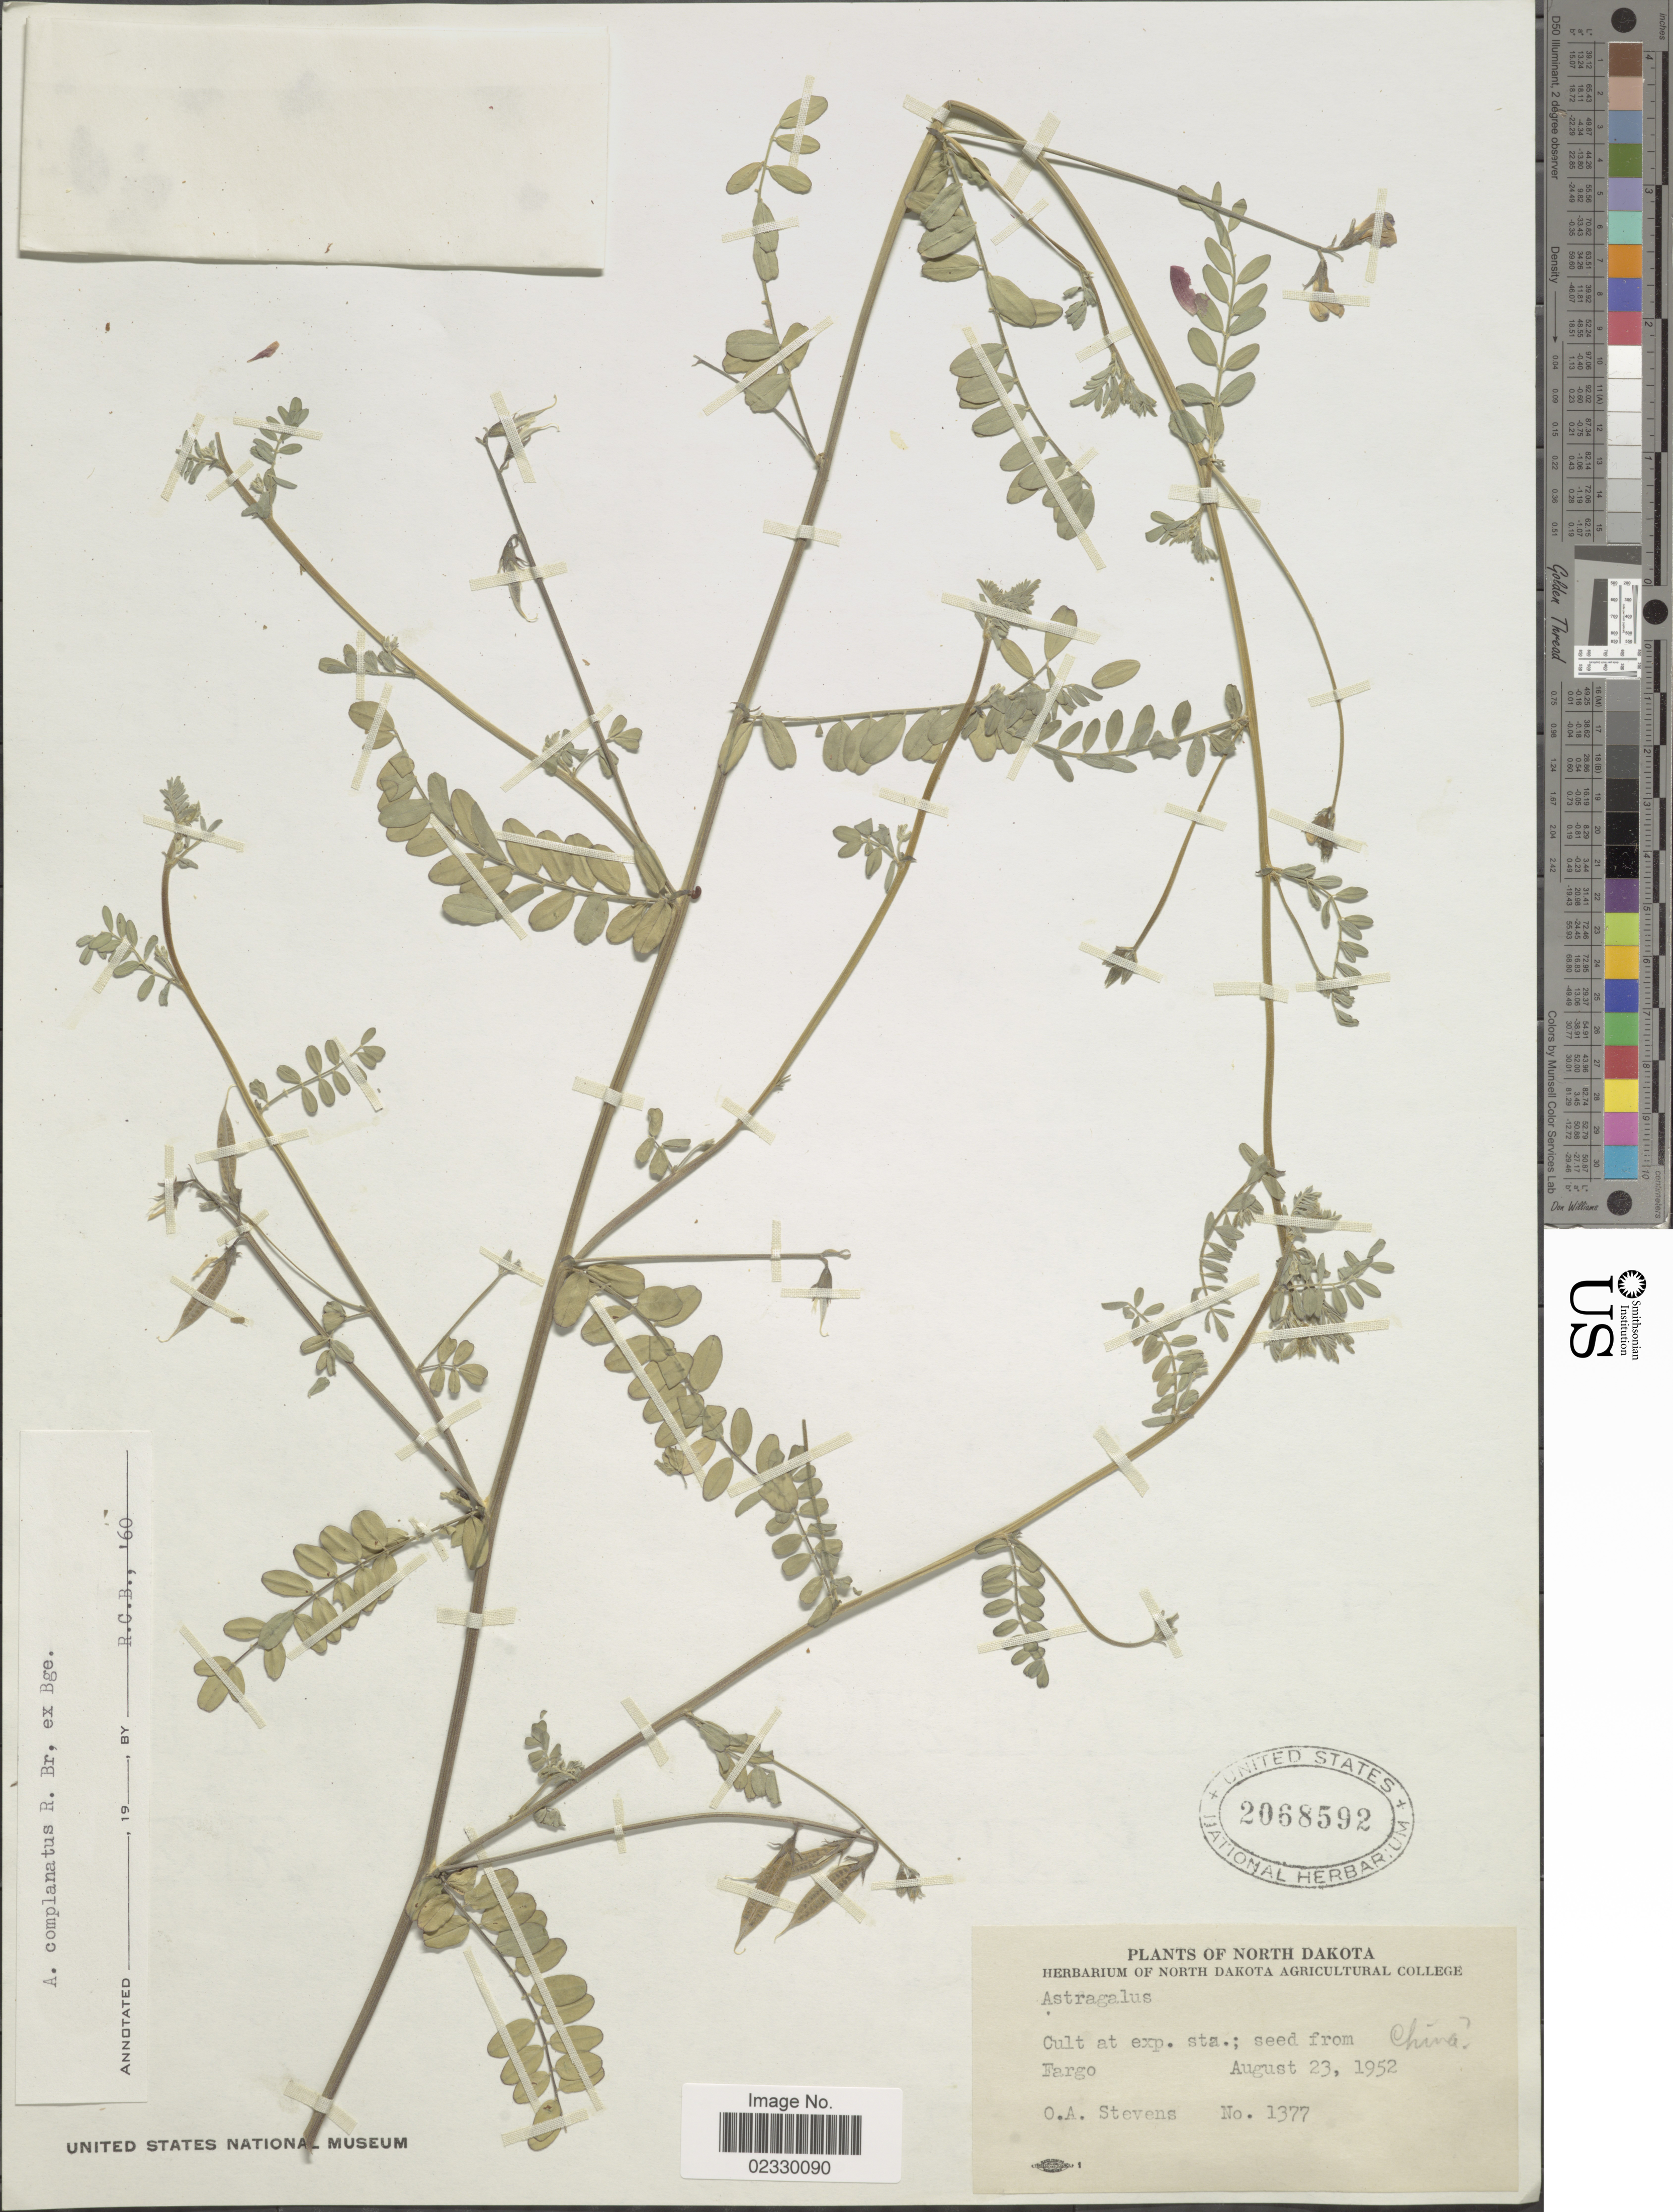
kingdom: Plantae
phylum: Tracheophyta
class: Magnoliopsida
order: Fabales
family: Fabaceae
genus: Astragalus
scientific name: Astragalus complanatus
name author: R. Br. ex Bunge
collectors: O. A. Stevens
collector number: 1377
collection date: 1952-08-23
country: United States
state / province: North Dakota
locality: Cult at exp. sta.; seed from Fargo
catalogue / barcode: US 2068592